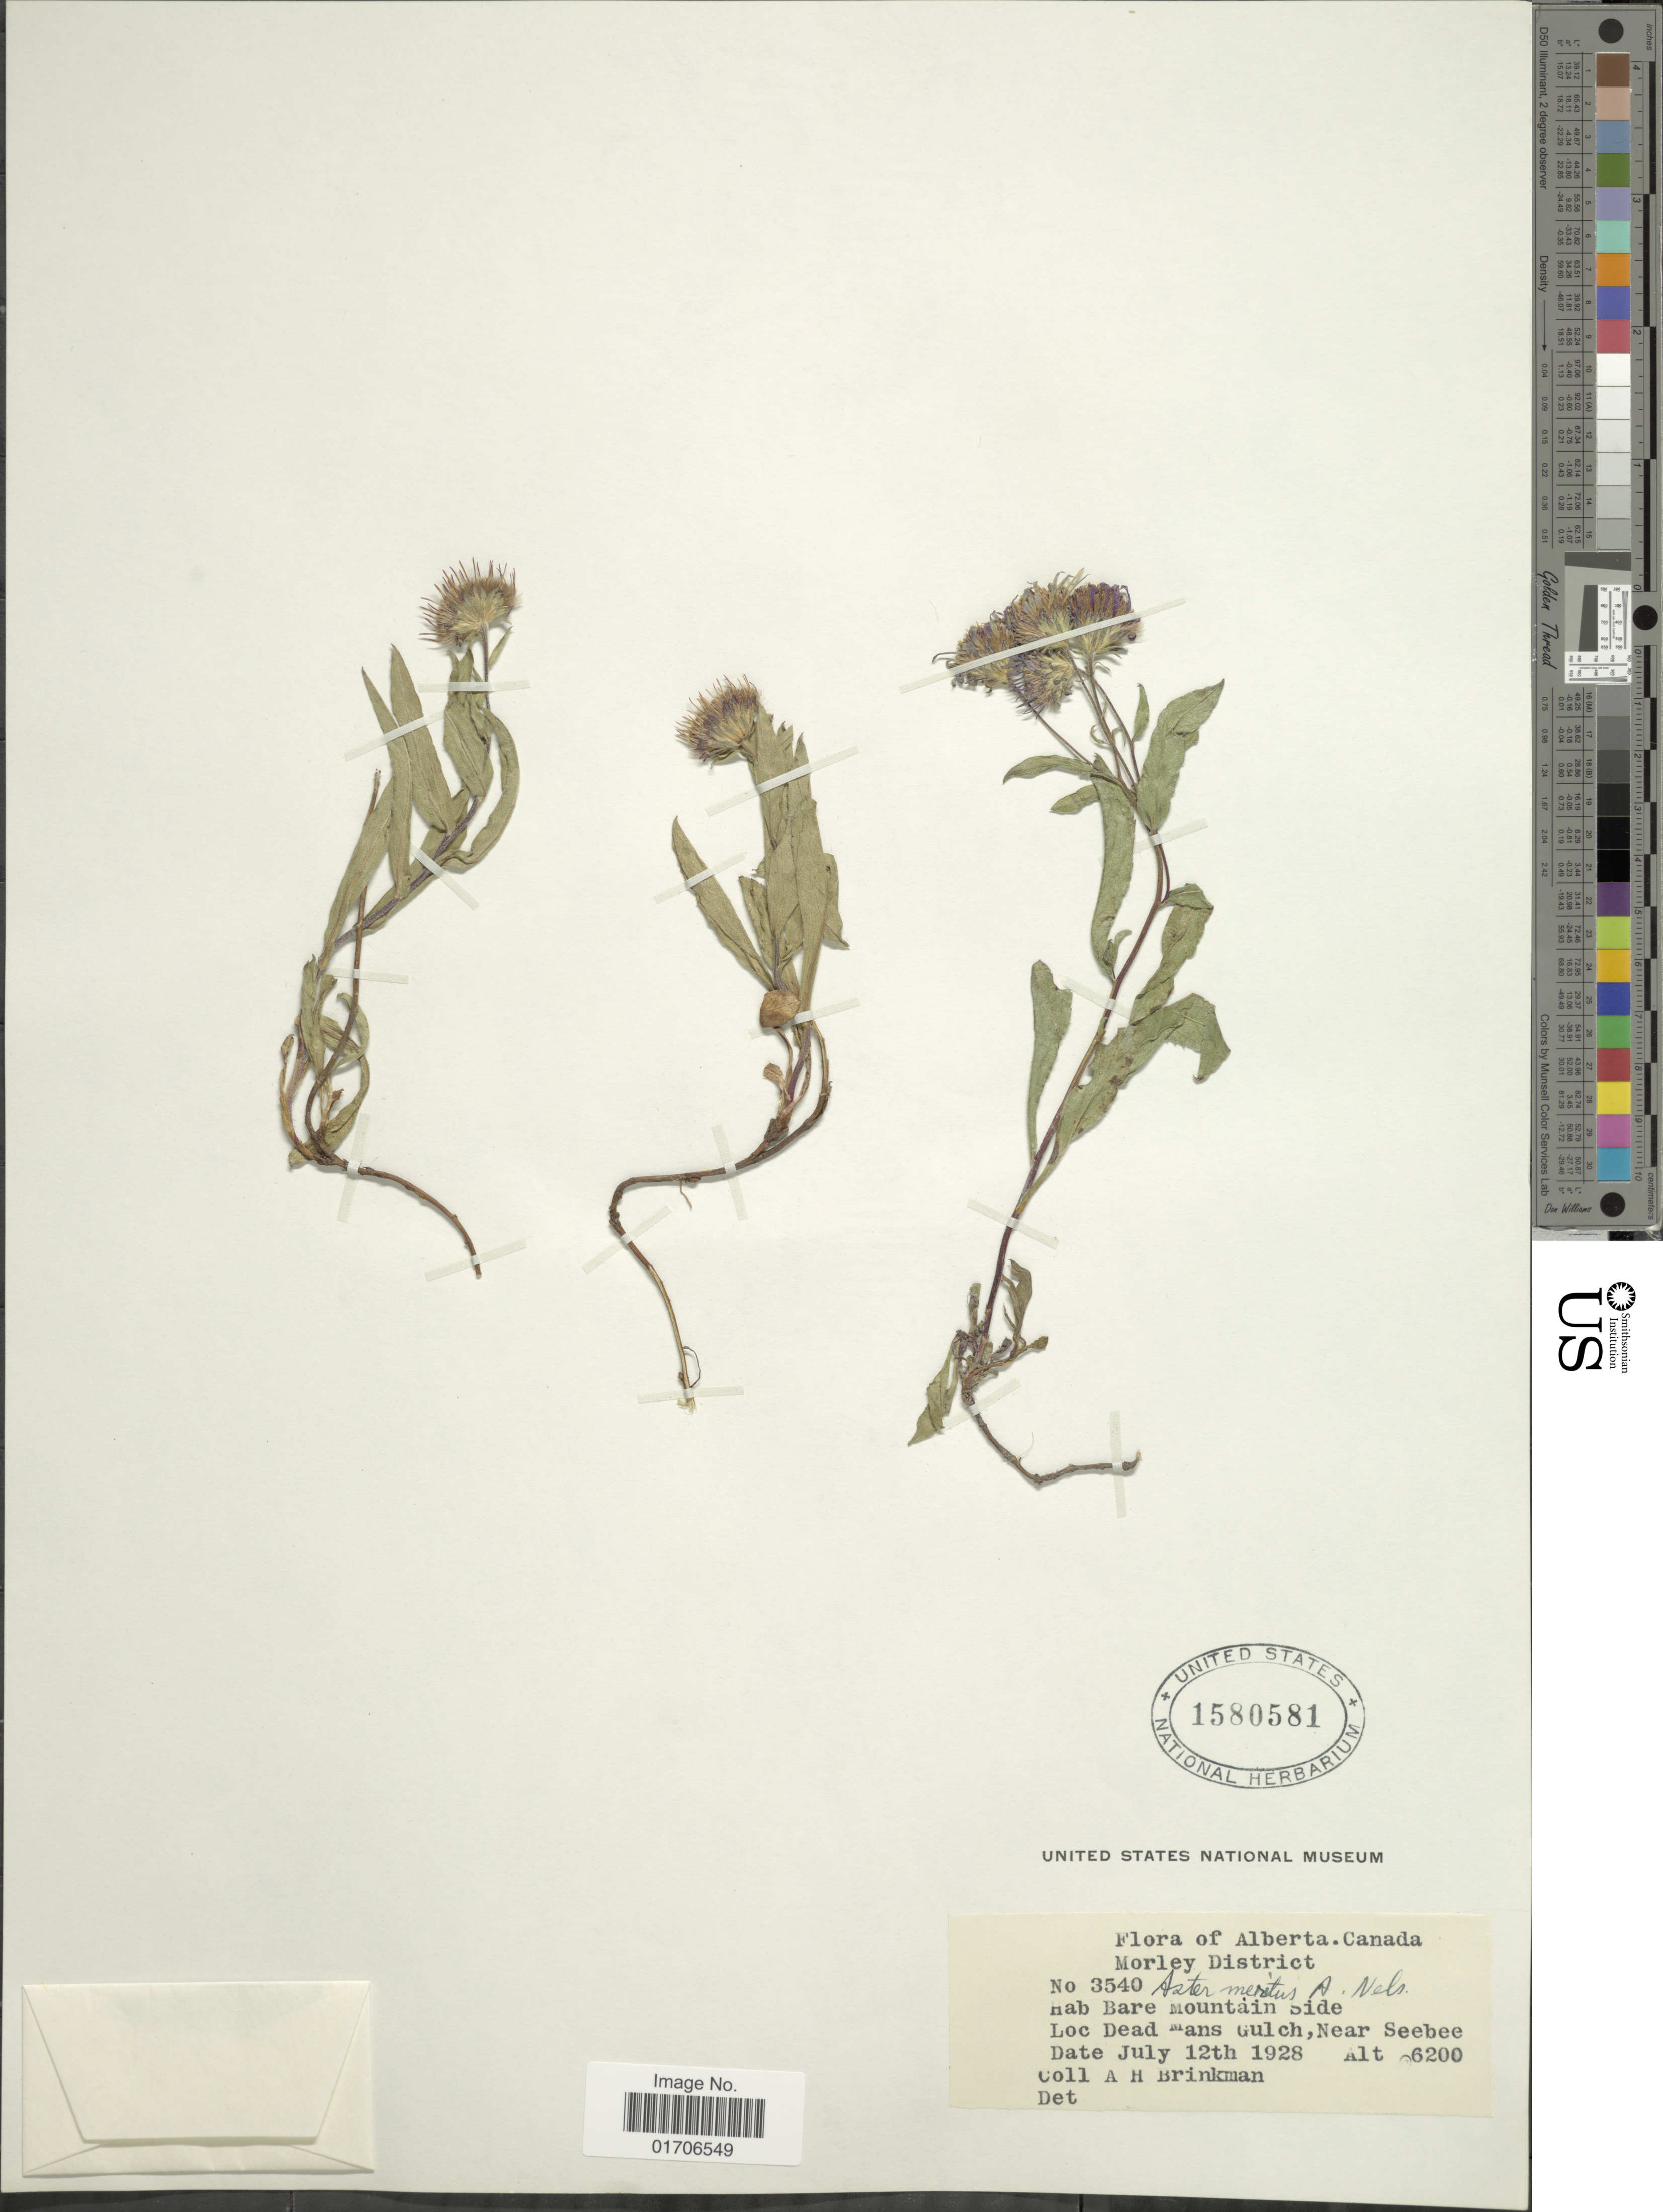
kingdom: Plantae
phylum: Tracheophyta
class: Magnoliopsida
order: Asterales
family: Asteraceae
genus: Eurybia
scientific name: Eurybia merita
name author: (A. Nelson) G.L. Nesom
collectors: A. Brinkman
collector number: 3540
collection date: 1928-07-12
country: Canada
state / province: Alberta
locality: Alberta, Canada. Morley District. Bare Mountain Side. Dead Mans Gulch, near Seebee.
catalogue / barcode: US 1580581